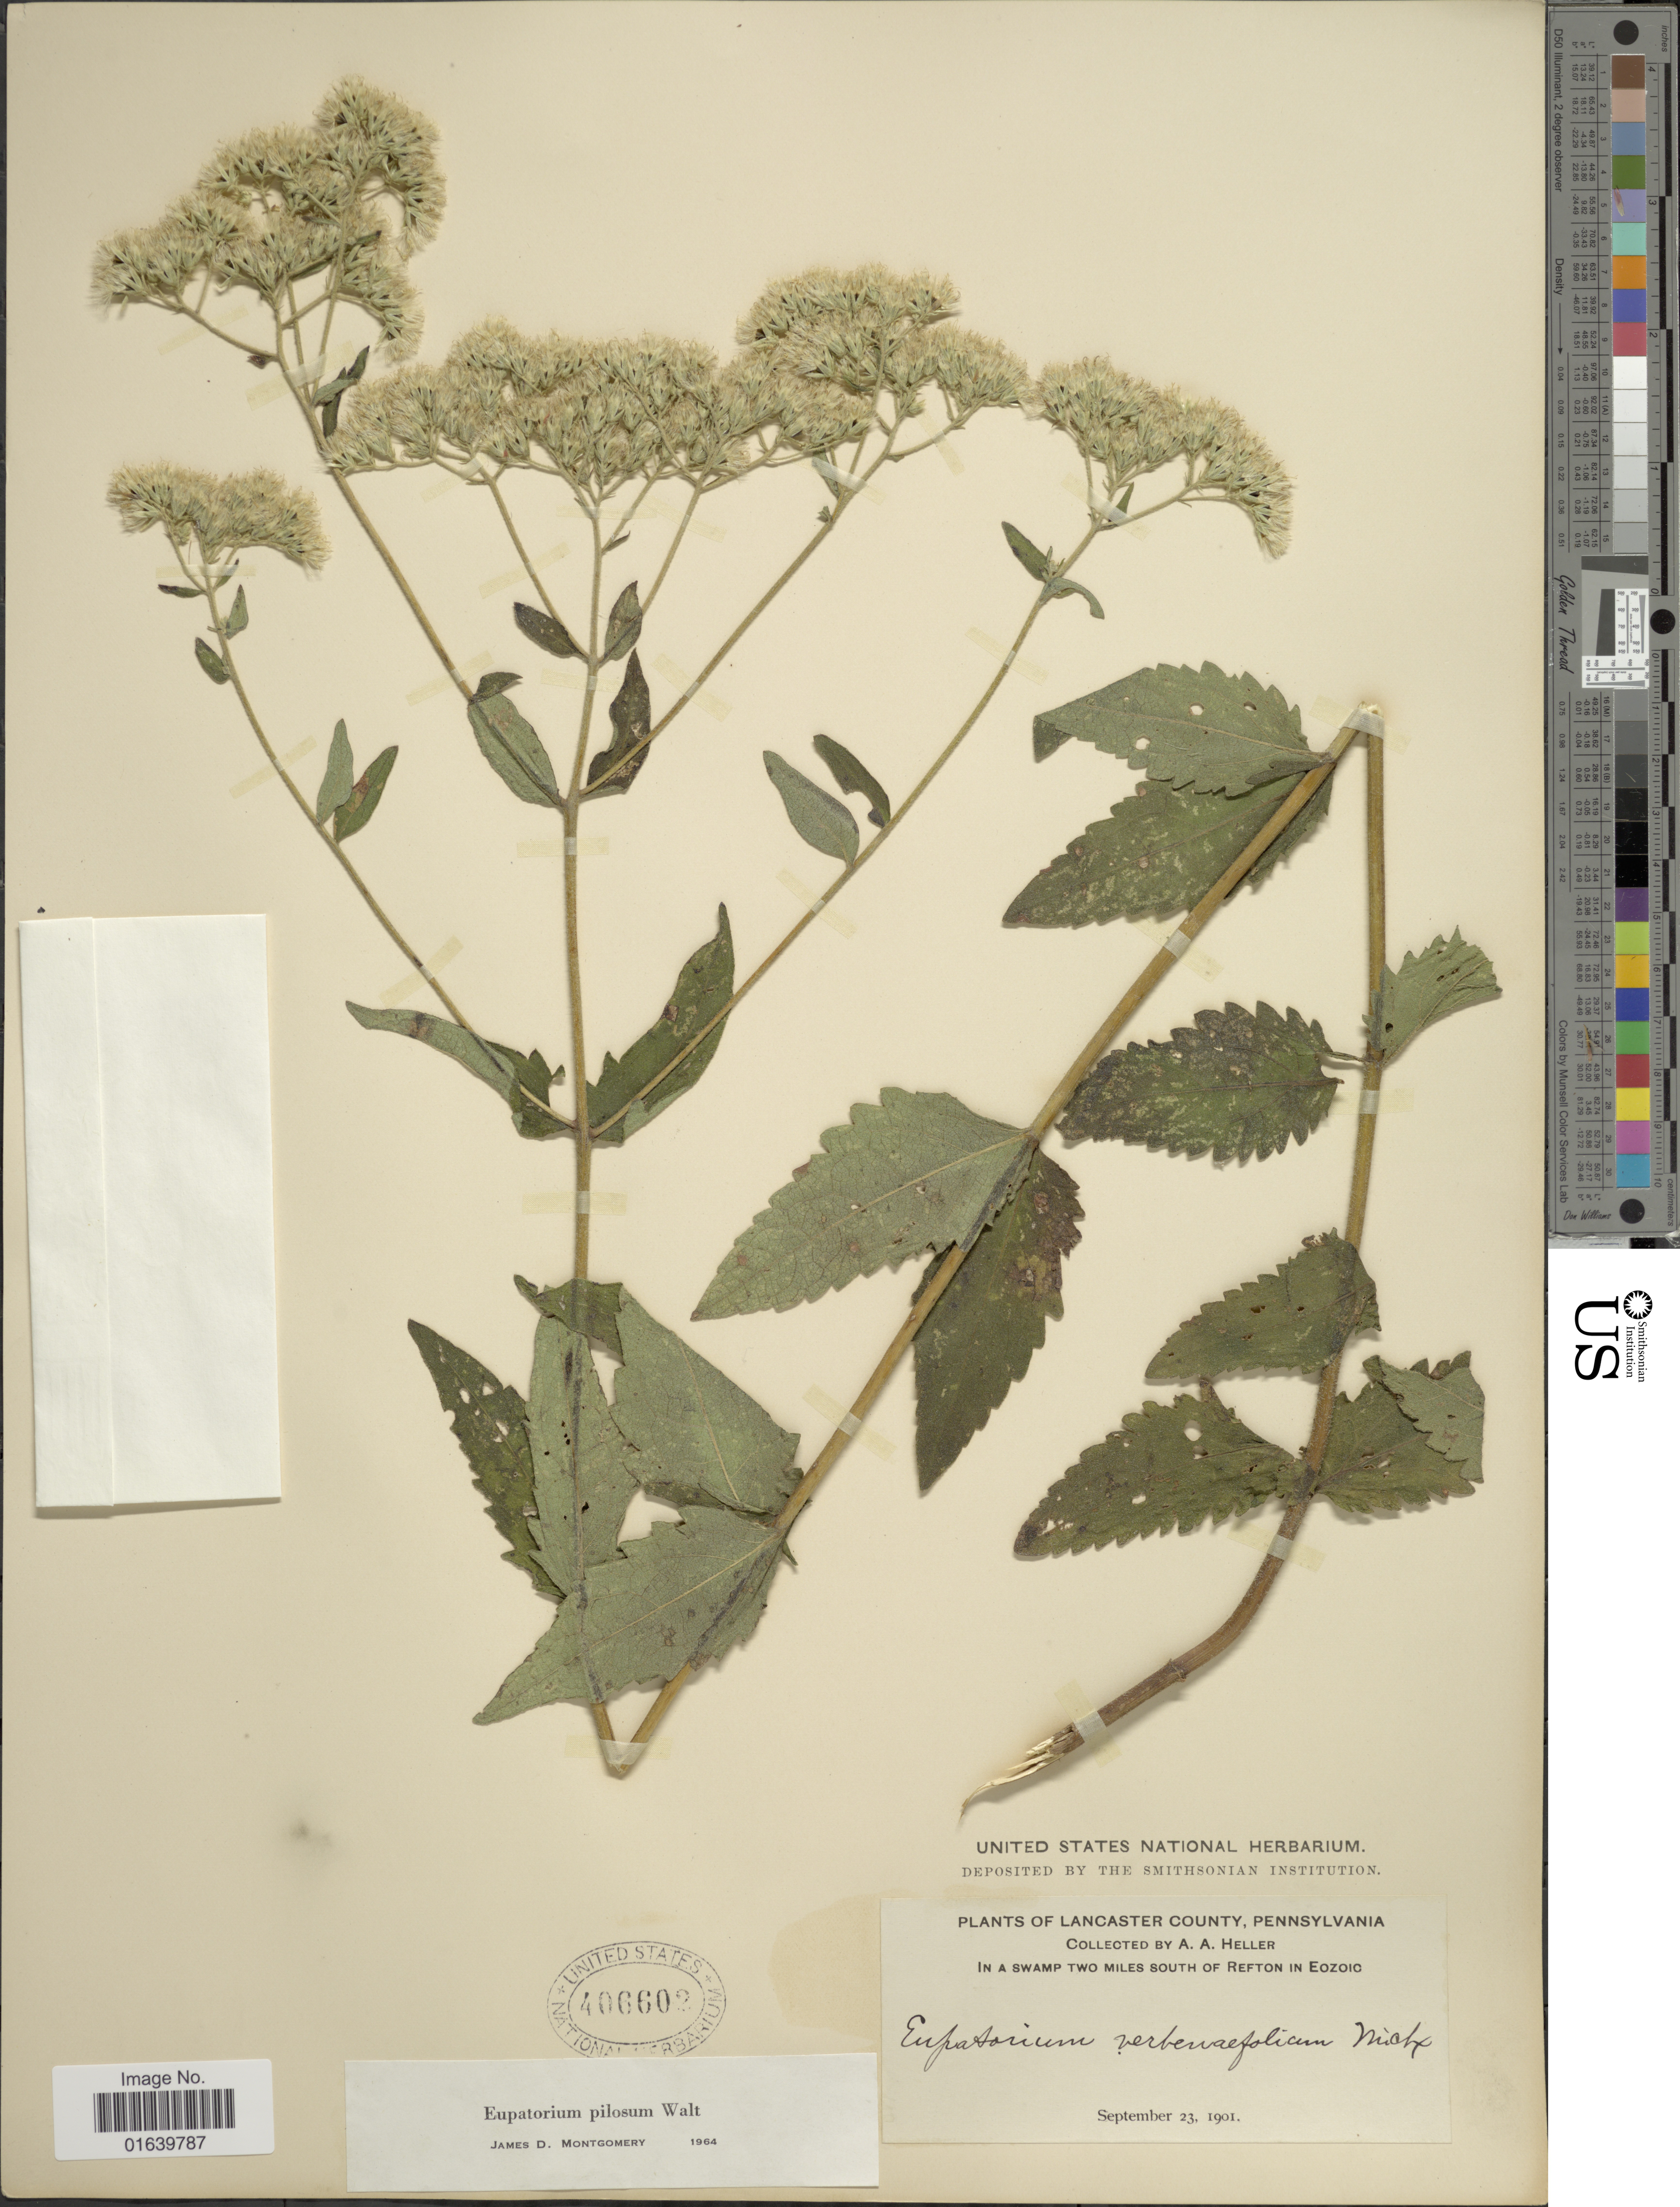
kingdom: Plantae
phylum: Tracheophyta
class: Magnoliopsida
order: Asterales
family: Asteraceae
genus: Eupatorium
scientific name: Eupatorium pilosum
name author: Walter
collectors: A. A. Heller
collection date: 1901-09-23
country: United States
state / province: Pennsylvania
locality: Lancaster County, in a swamp two miles south of Refton in Eozoic.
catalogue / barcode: US 406603